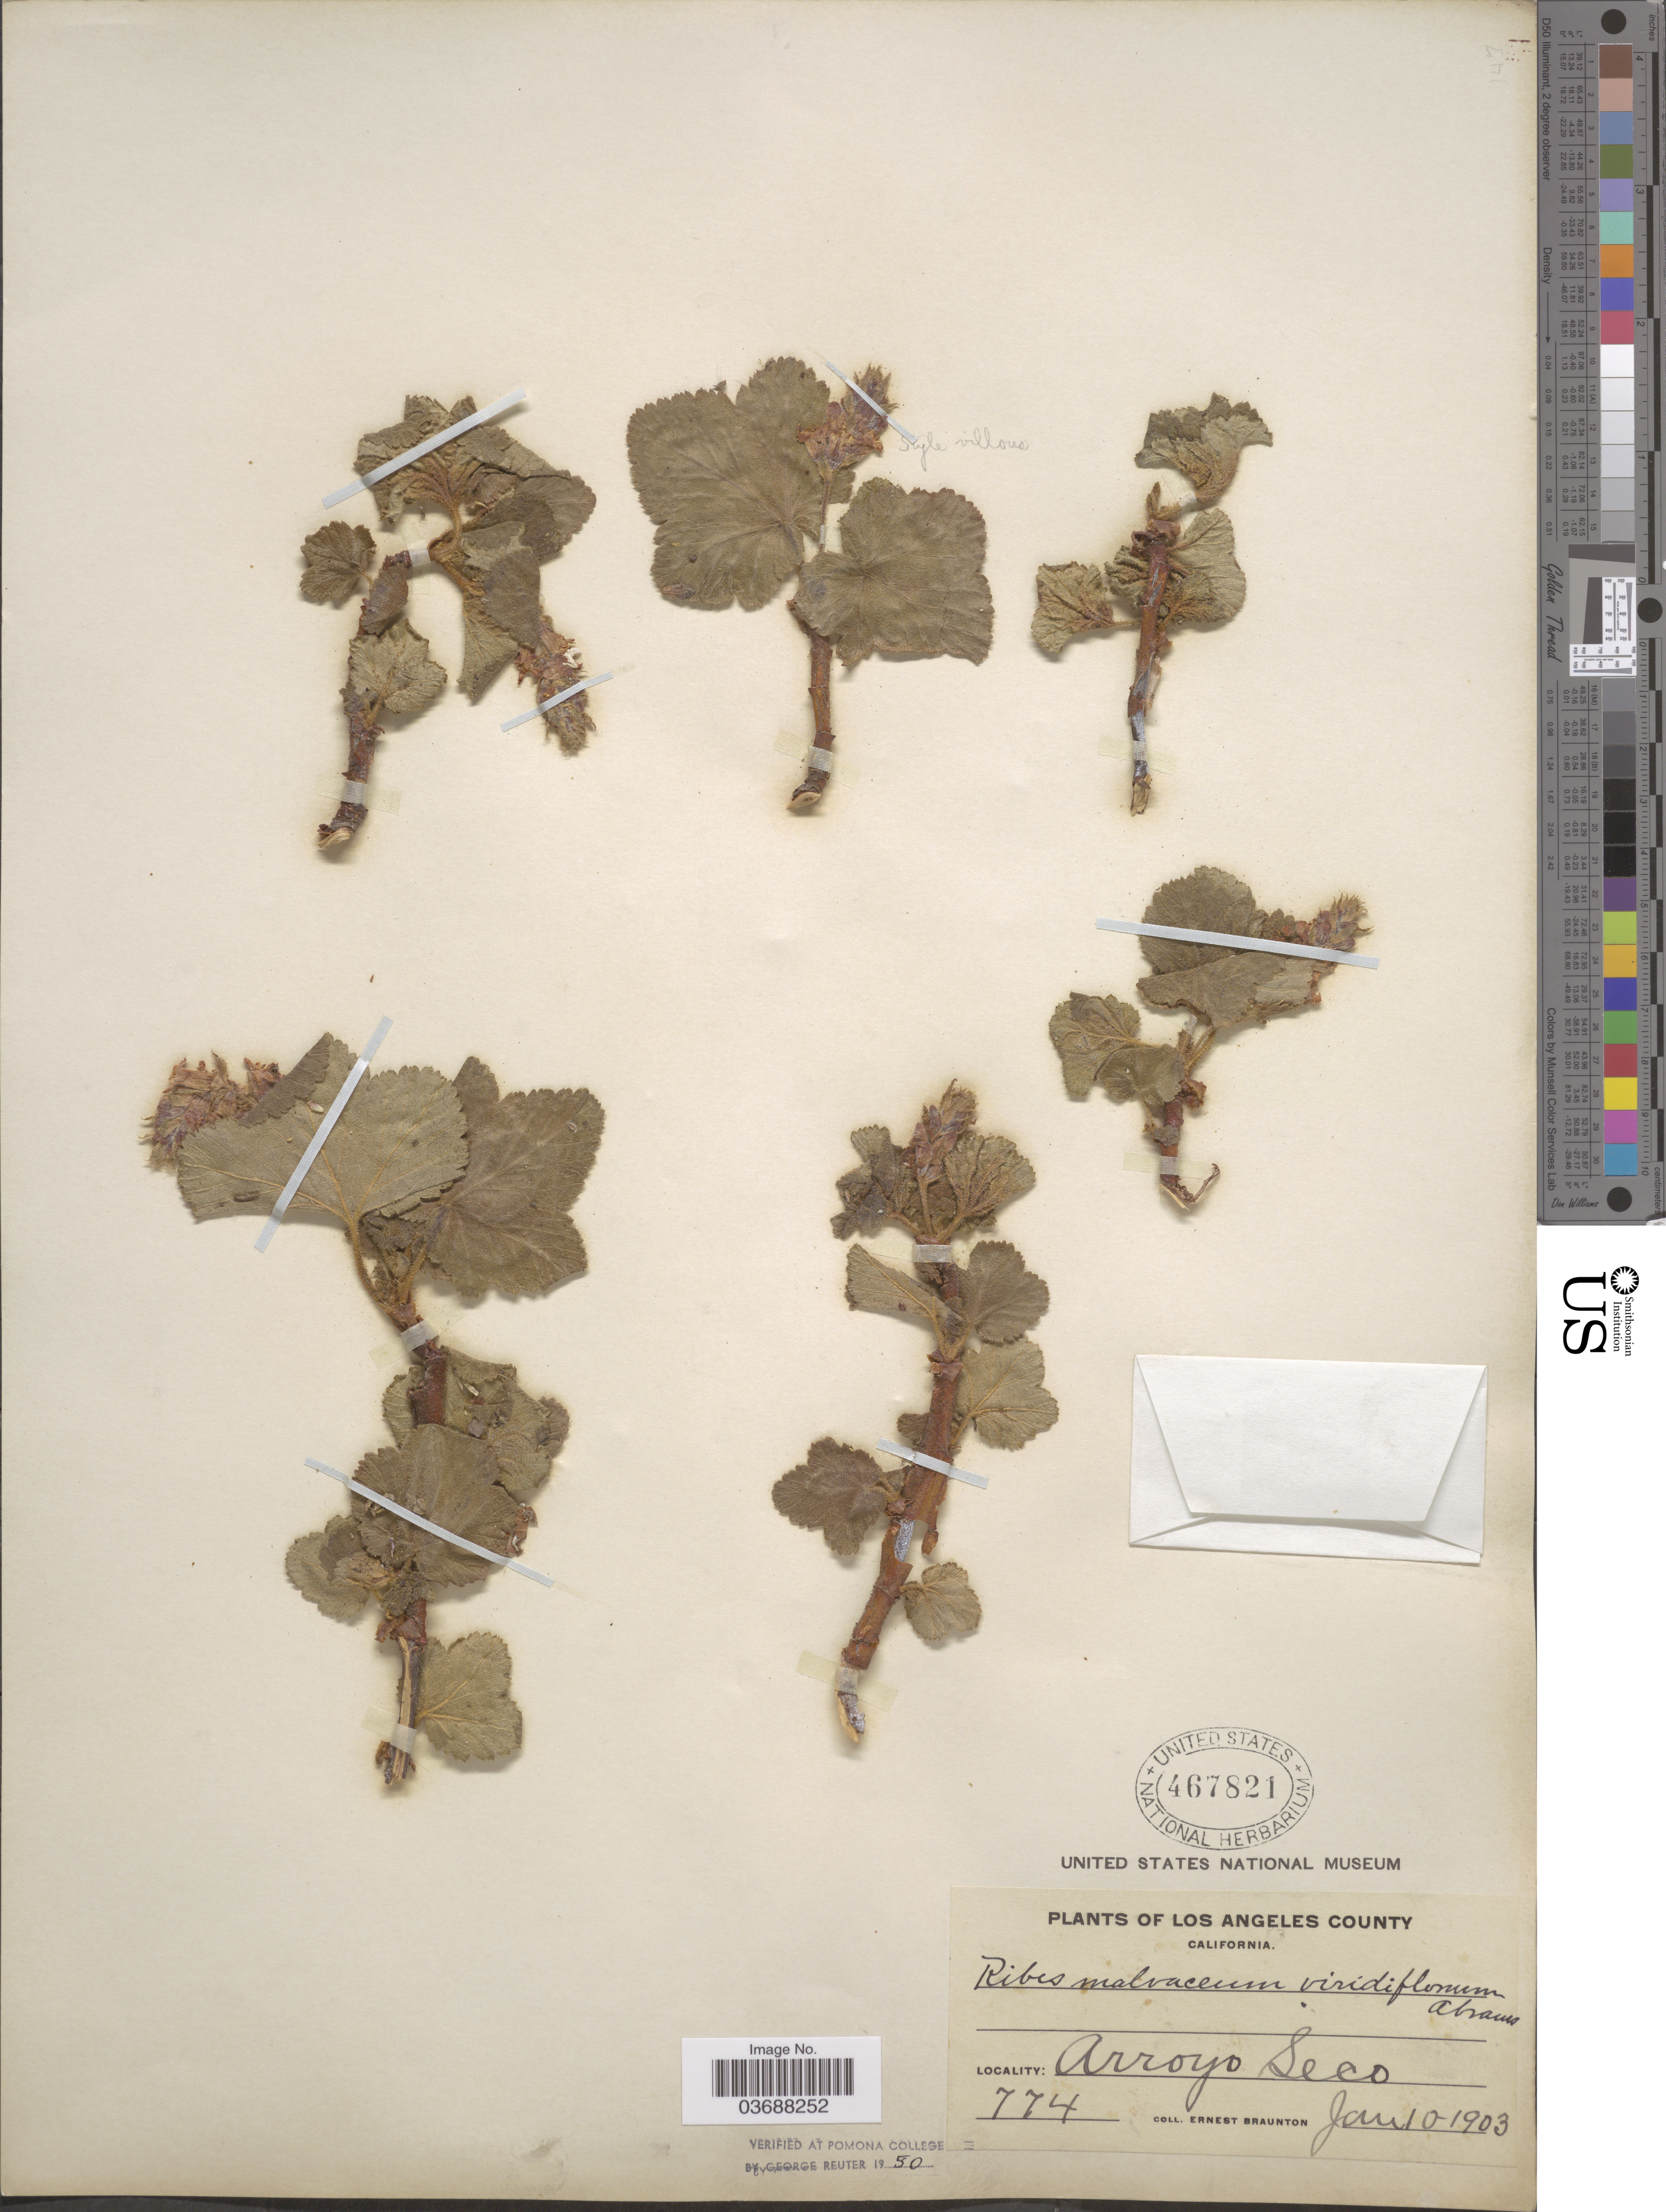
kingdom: Plantae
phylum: Tracheophyta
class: Magnoliopsida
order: Saxifragales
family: Grossulariaceae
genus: Ribes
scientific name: Ribes malvaceum var. viridifolium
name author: Abrams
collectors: E. Braunton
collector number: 774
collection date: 1903-01-10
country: United States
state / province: California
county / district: Los Angeles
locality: Los Angeles County. Arroyo Seco.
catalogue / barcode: US 467821